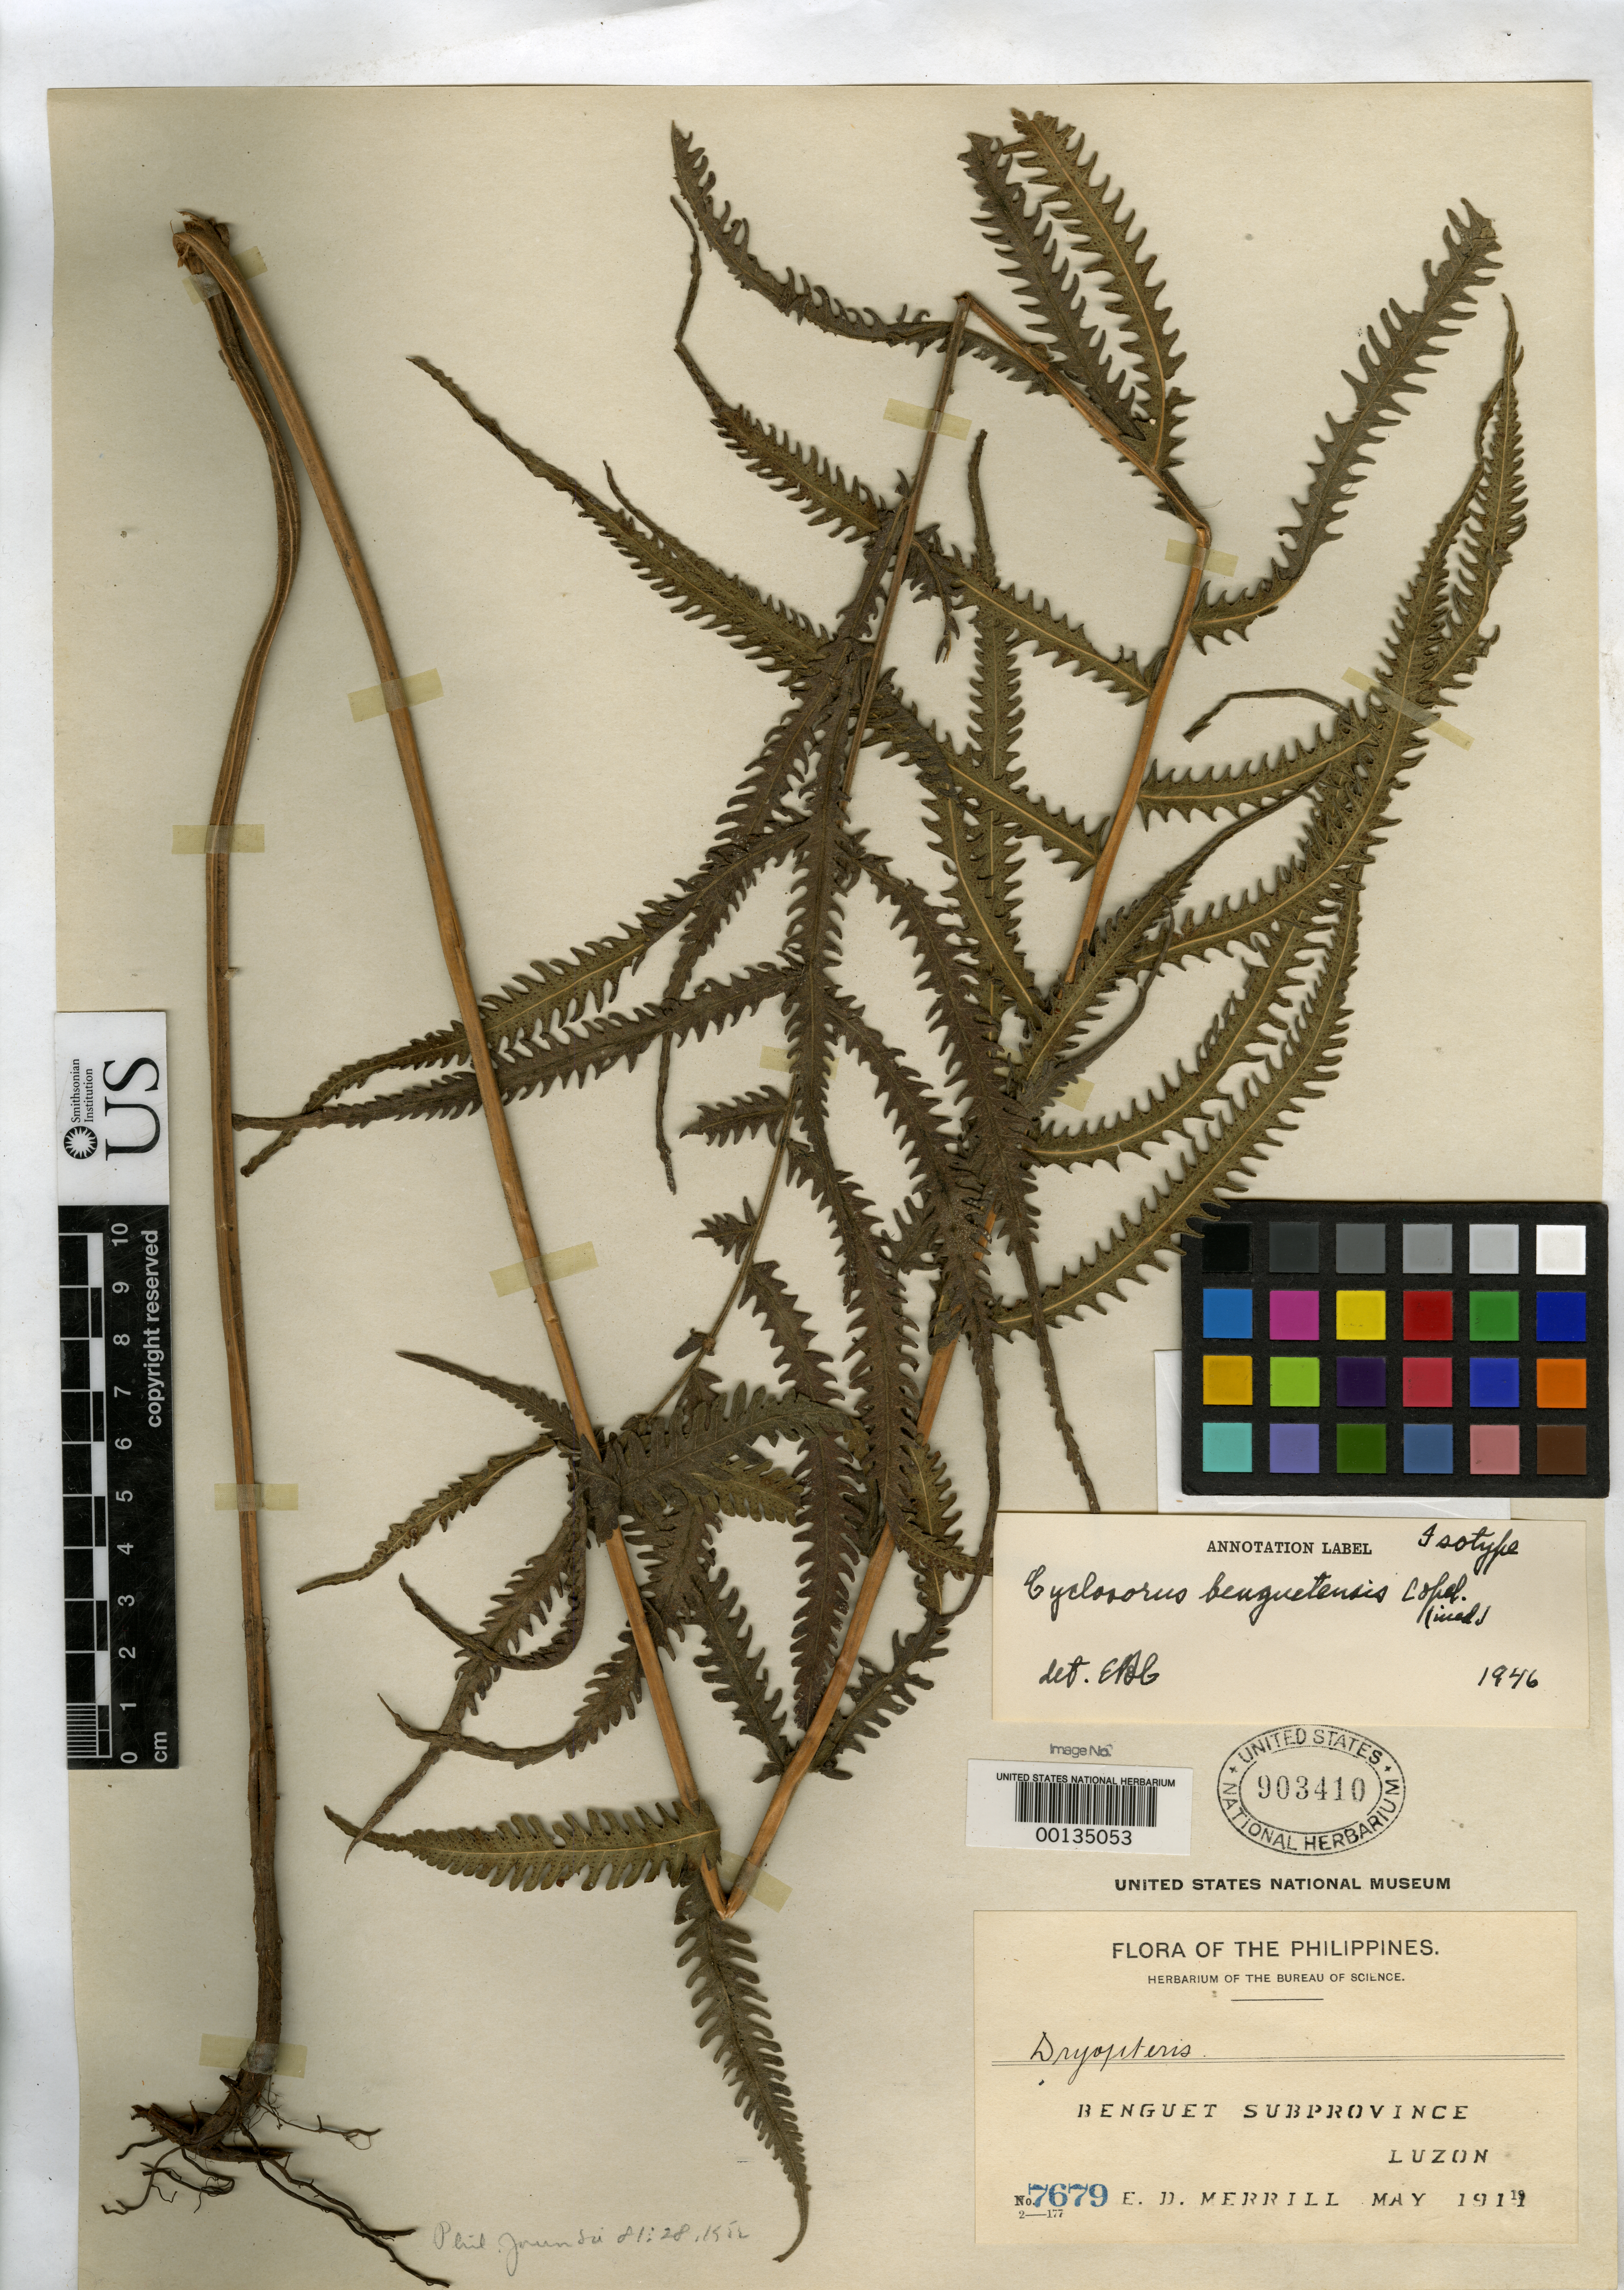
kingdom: Plantae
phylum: Tracheophyta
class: Polypodiopsida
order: Polypodiales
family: Thelypteridaceae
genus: Cyclosorus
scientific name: Cyclosorus benguetensis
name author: Copel.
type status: Isotype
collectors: E. D. Merrill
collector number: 7679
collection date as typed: May 1914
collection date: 1914-05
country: Philippines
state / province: Cordillera (Administrative Region)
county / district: Benguet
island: Luzon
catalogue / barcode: US 903410